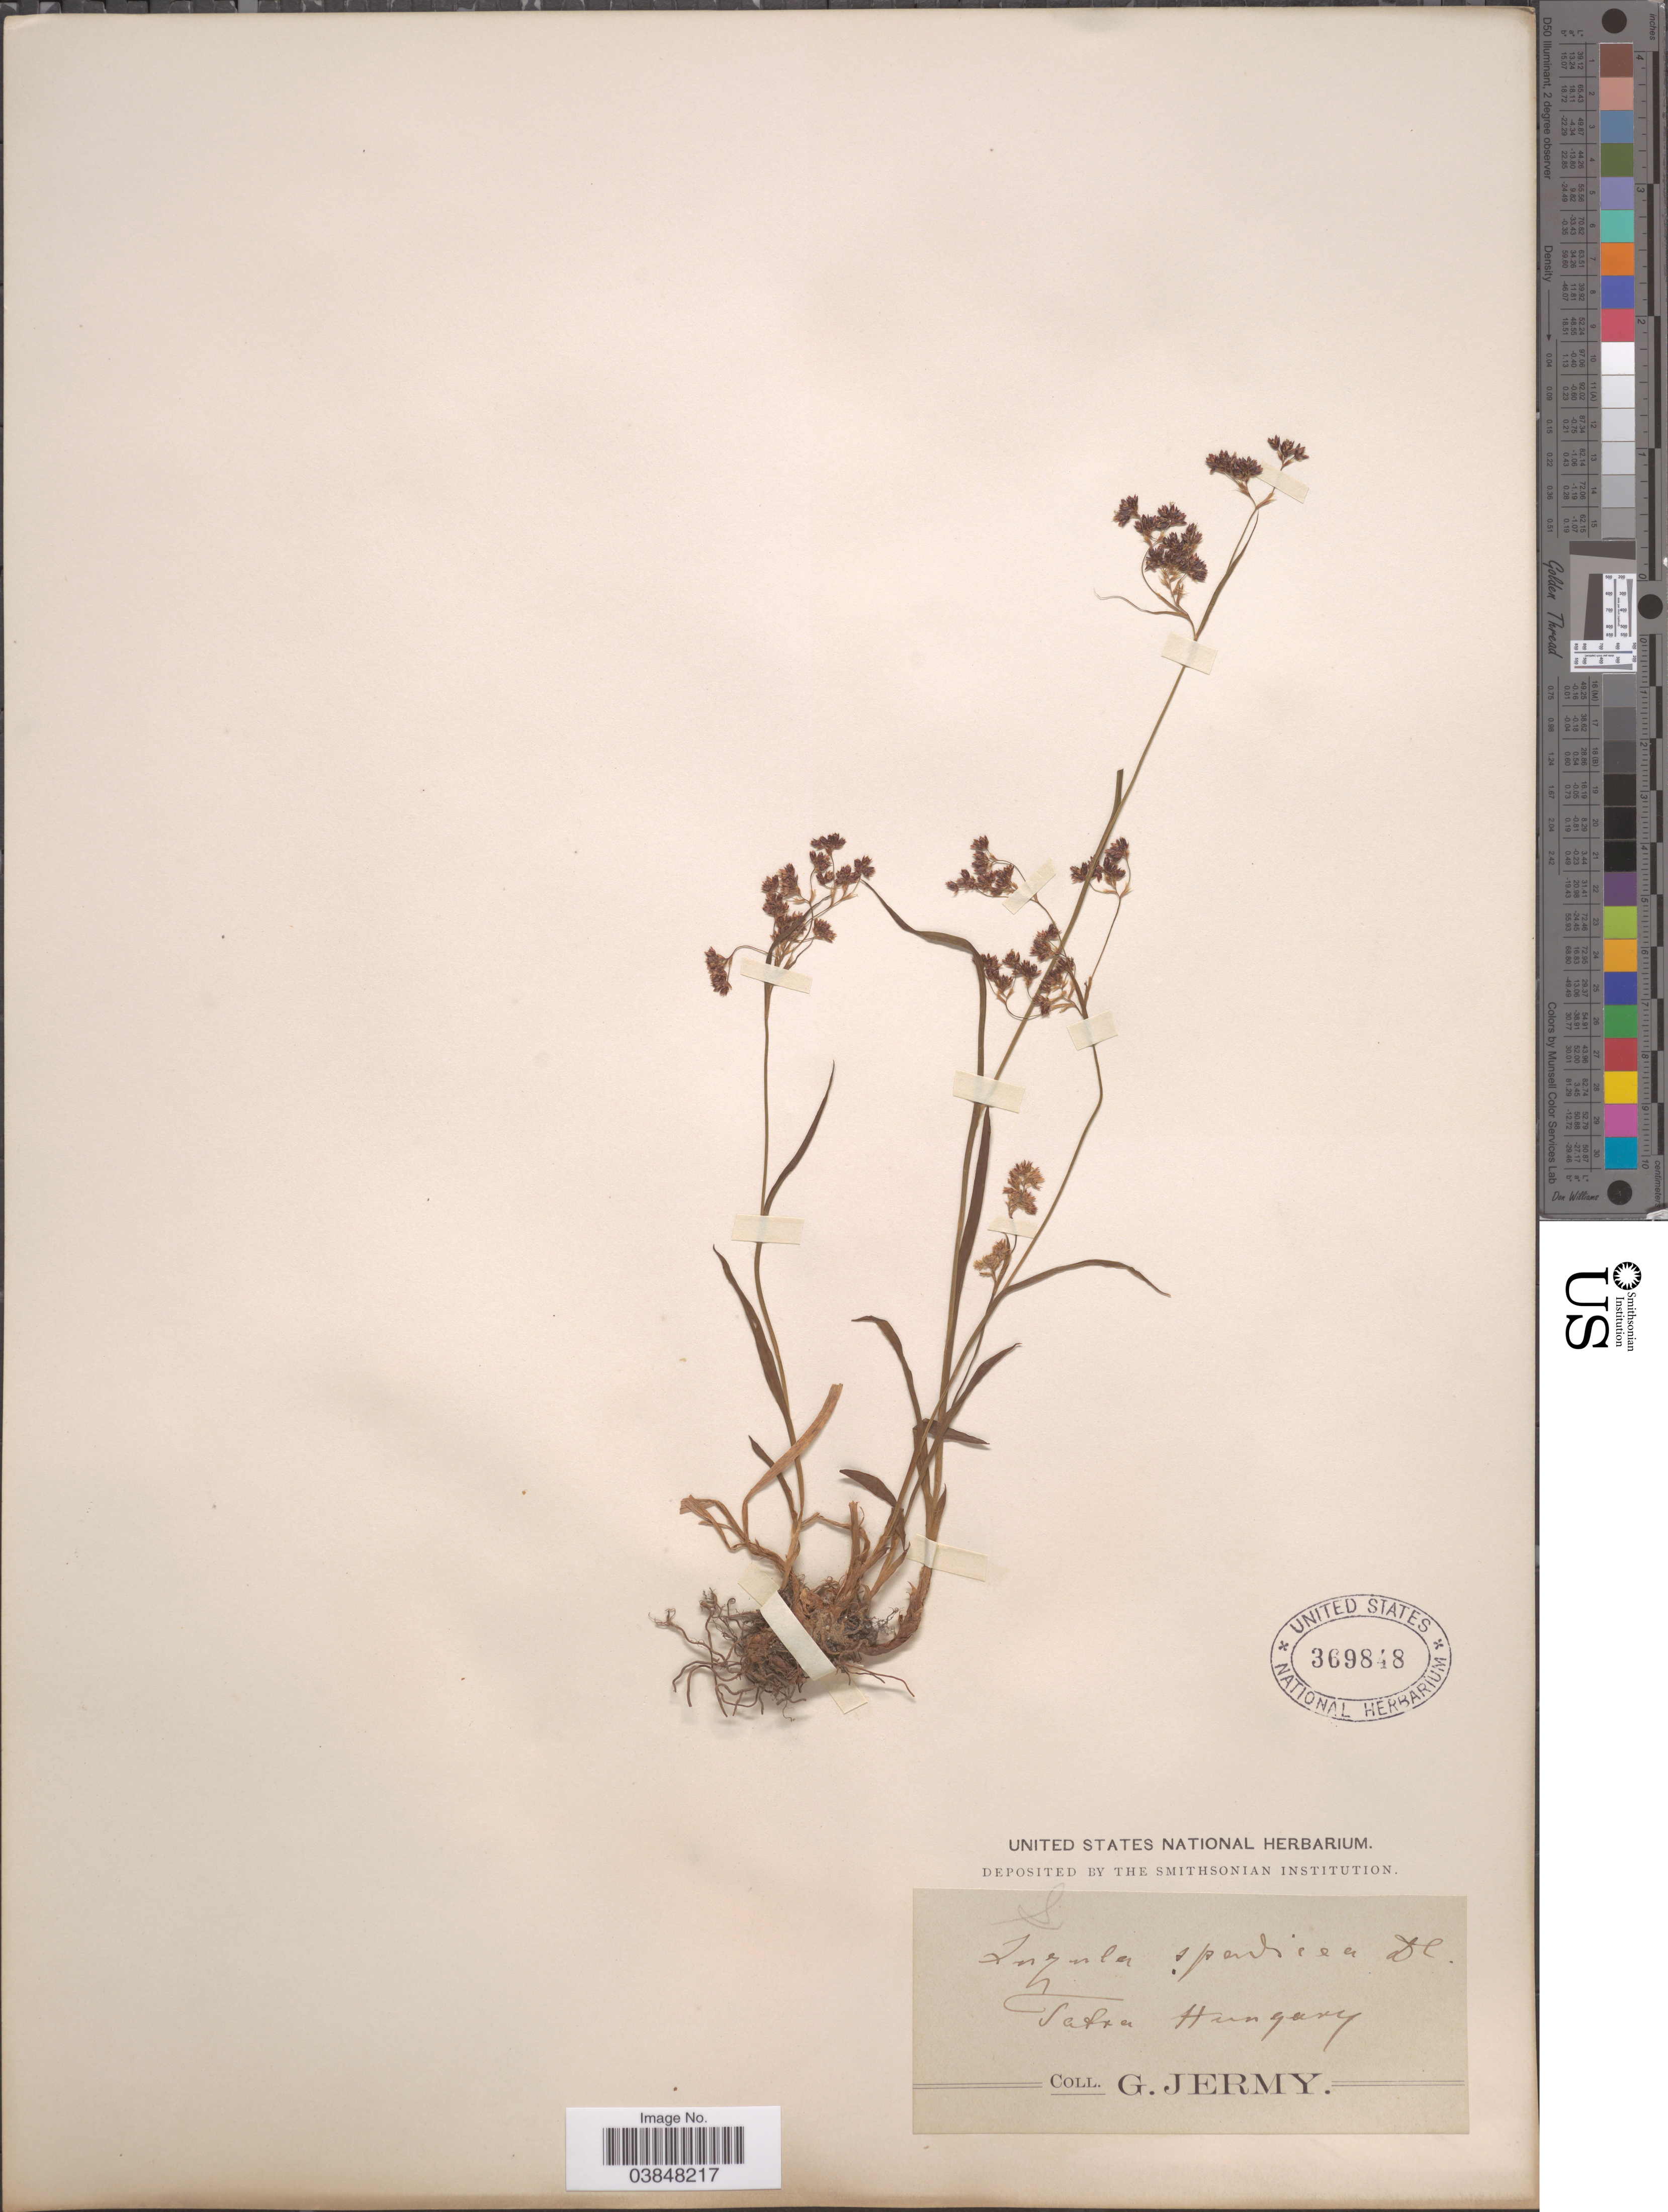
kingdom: Plantae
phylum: Tracheophyta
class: Liliopsida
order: Poales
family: Juncaceae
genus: Luzula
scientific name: Luzula spadicea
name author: DC.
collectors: G. Jermy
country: Hungary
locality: Tatra Hungary.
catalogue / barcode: US 369848